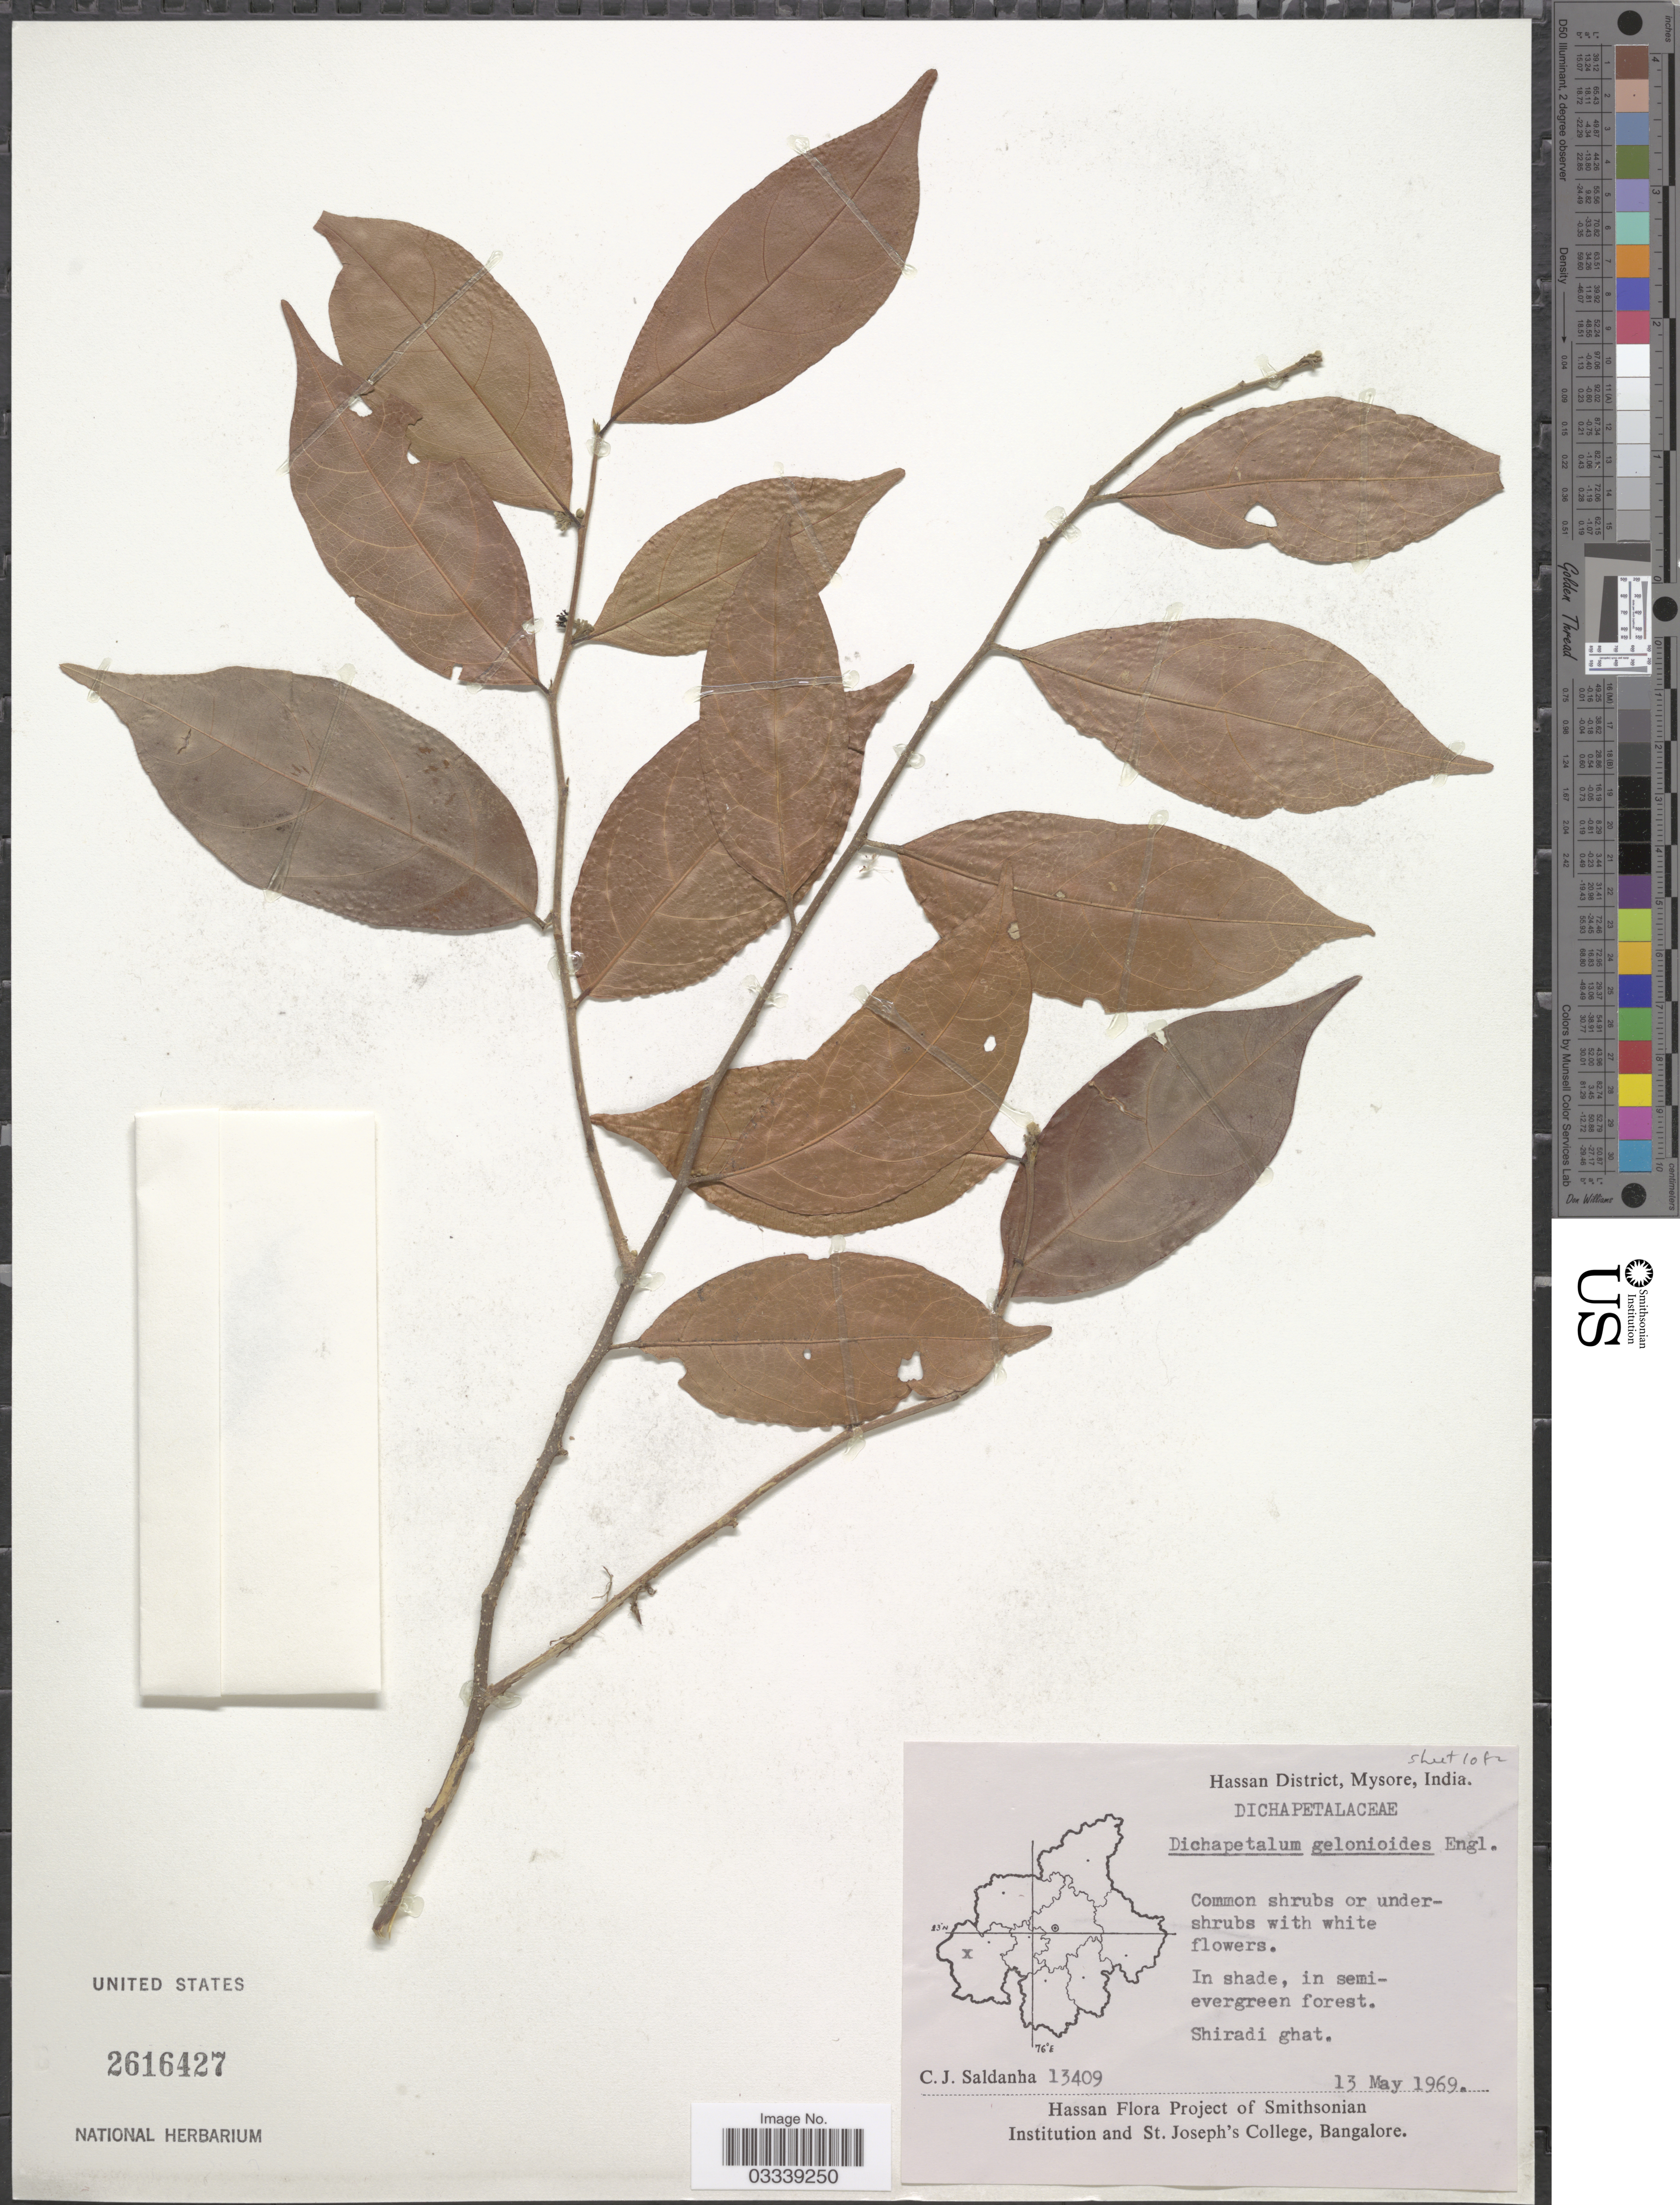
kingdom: Plantae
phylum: Tracheophyta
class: Magnoliopsida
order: Malpighiales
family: Dichapetalaceae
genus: Dichapetalum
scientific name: Dichapetalum gelonioides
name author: (Roxb.) Engl.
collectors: C. J. Saldanha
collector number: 13409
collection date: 1969-05-13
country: India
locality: Hassan District, Mysore, Shiradi ghat.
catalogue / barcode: US 2616427